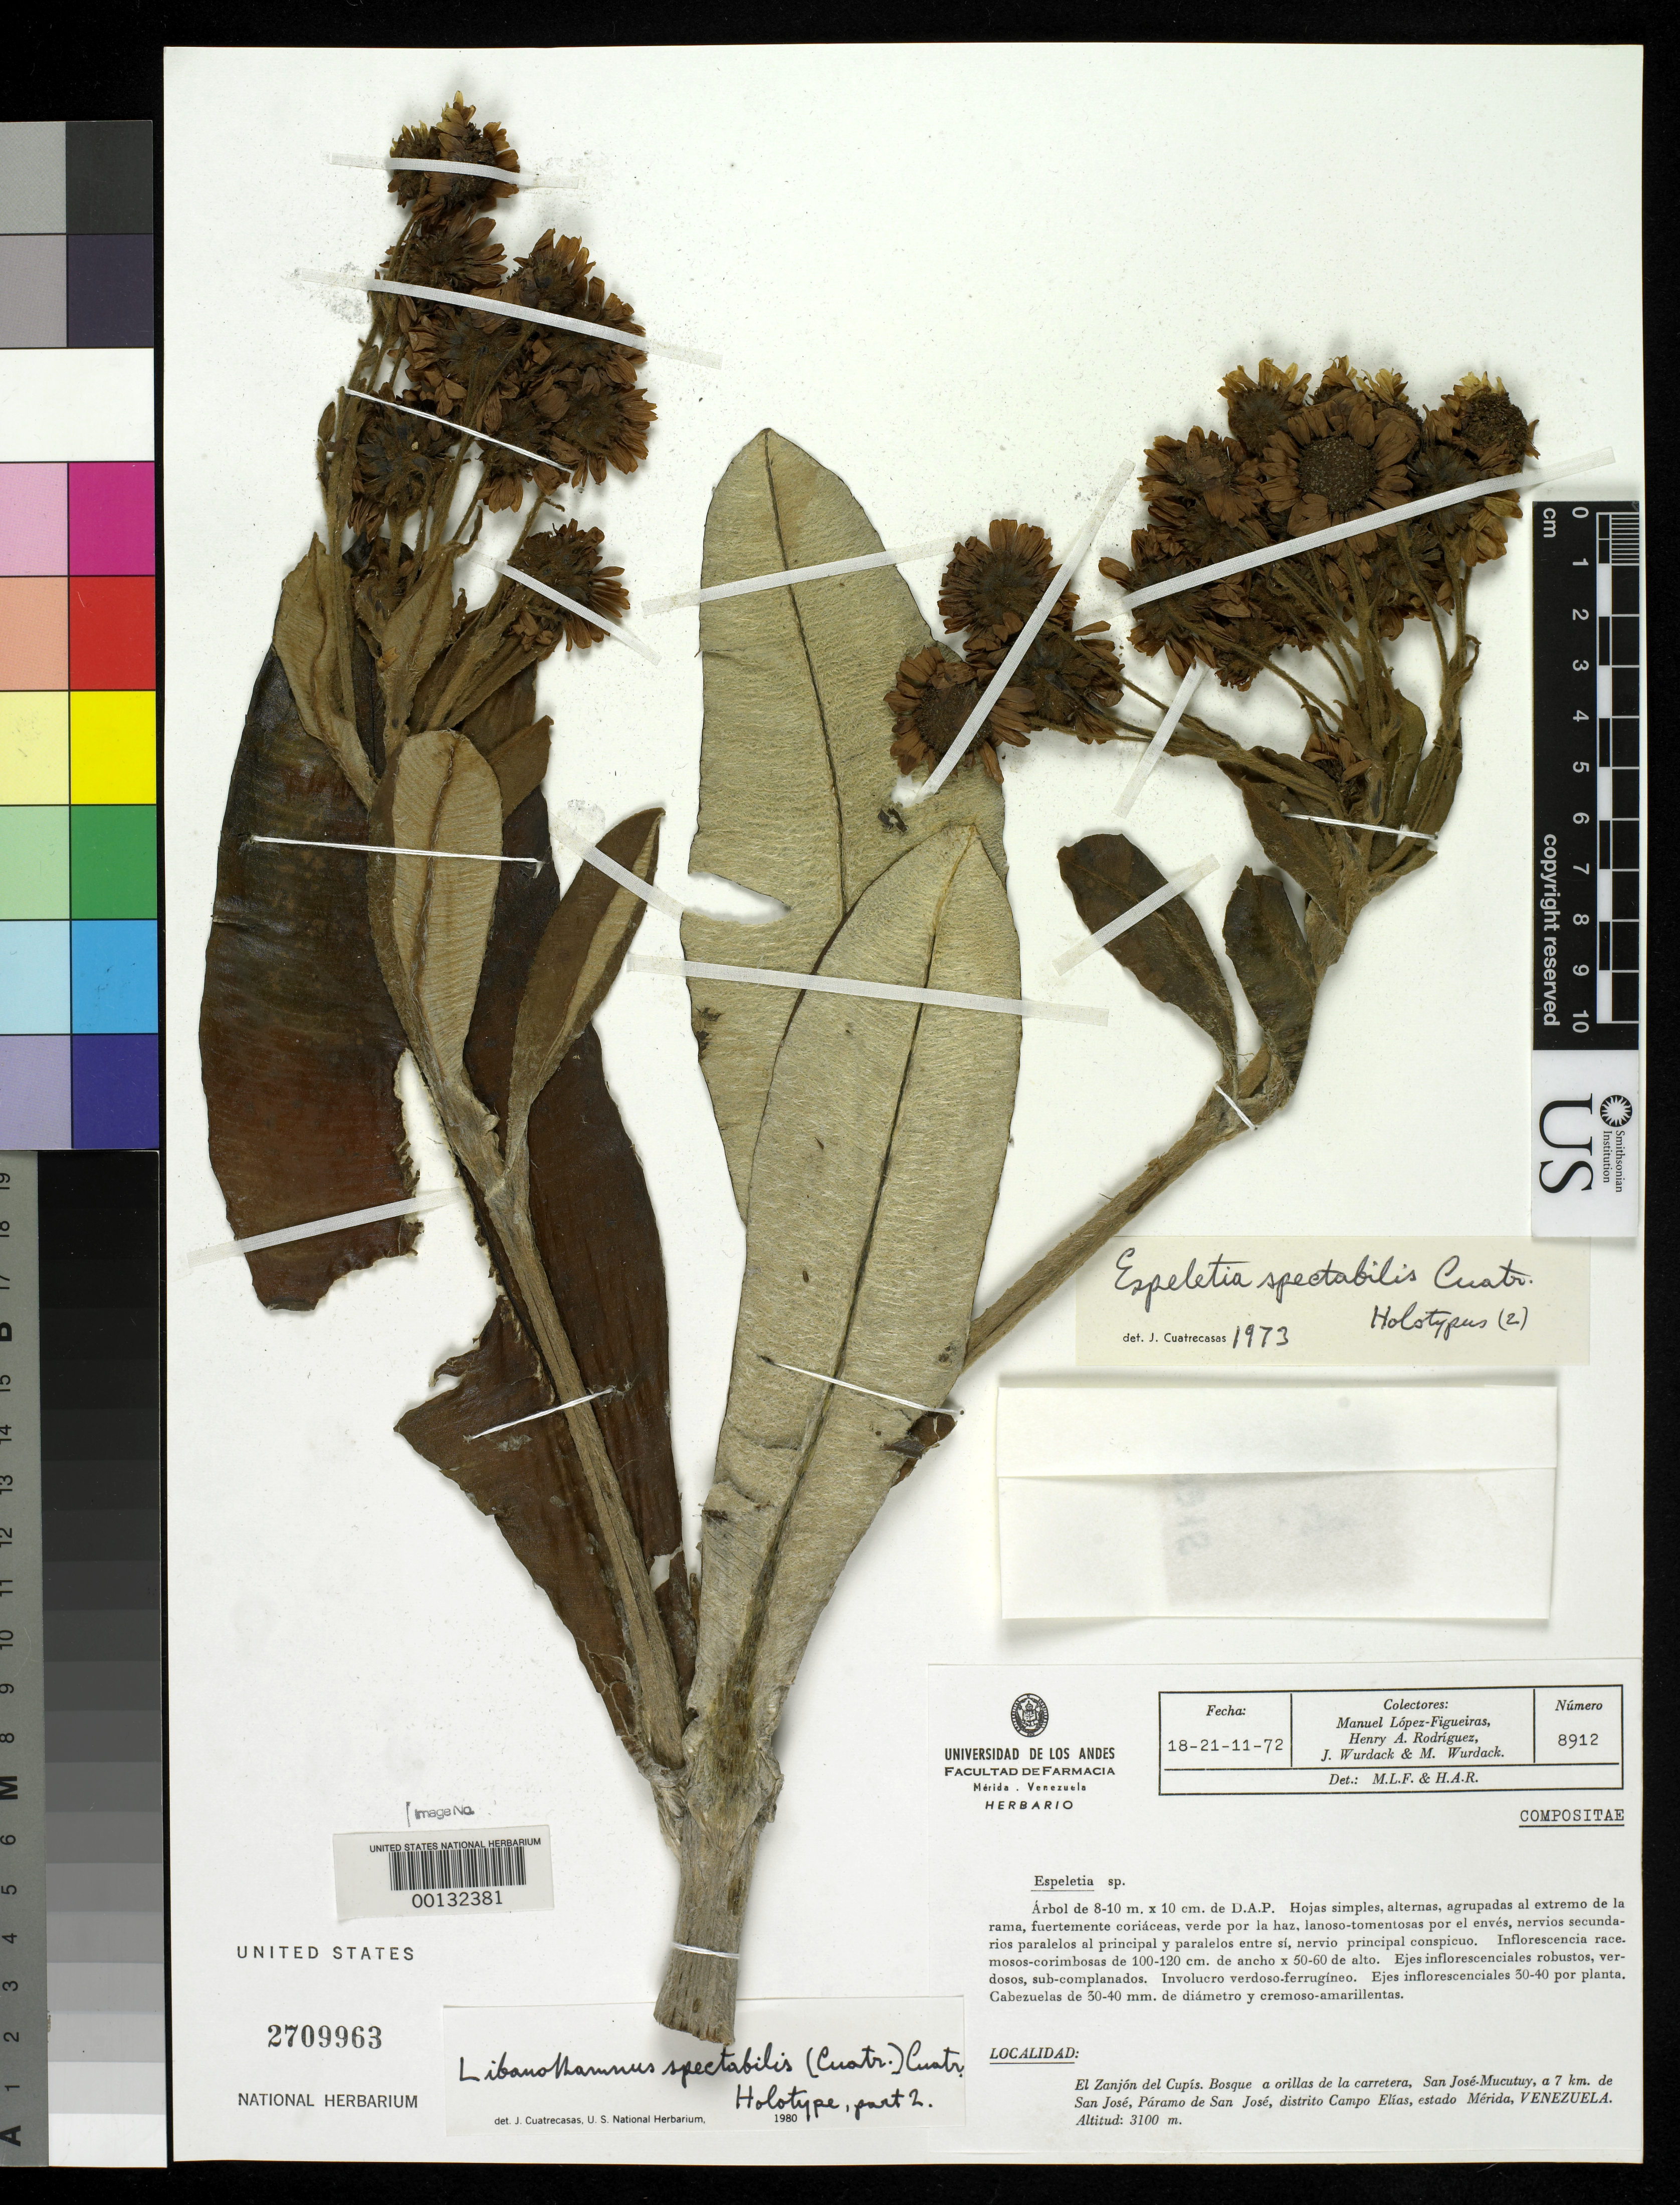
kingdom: Plantae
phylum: Tracheophyta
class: Magnoliopsida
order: Asterales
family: Asteraceae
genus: Espeletia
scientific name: Espeletia spectabilis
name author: Cuatrec.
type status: Holotype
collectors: M. López Figueiras, H. A. Rodriguez, J. J. Wurdack & M. L. Wurdack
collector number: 8912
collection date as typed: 18 Nov 1972 to 21 Nov 1972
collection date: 1972-11-18/1972-11-21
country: Venezuela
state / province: Mérida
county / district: Campo Elias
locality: El Zanjon del Cupis, San Jose - Mucutuy, 7 km de San Jose, Páramo de San Jose.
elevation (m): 3100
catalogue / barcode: US 2709963